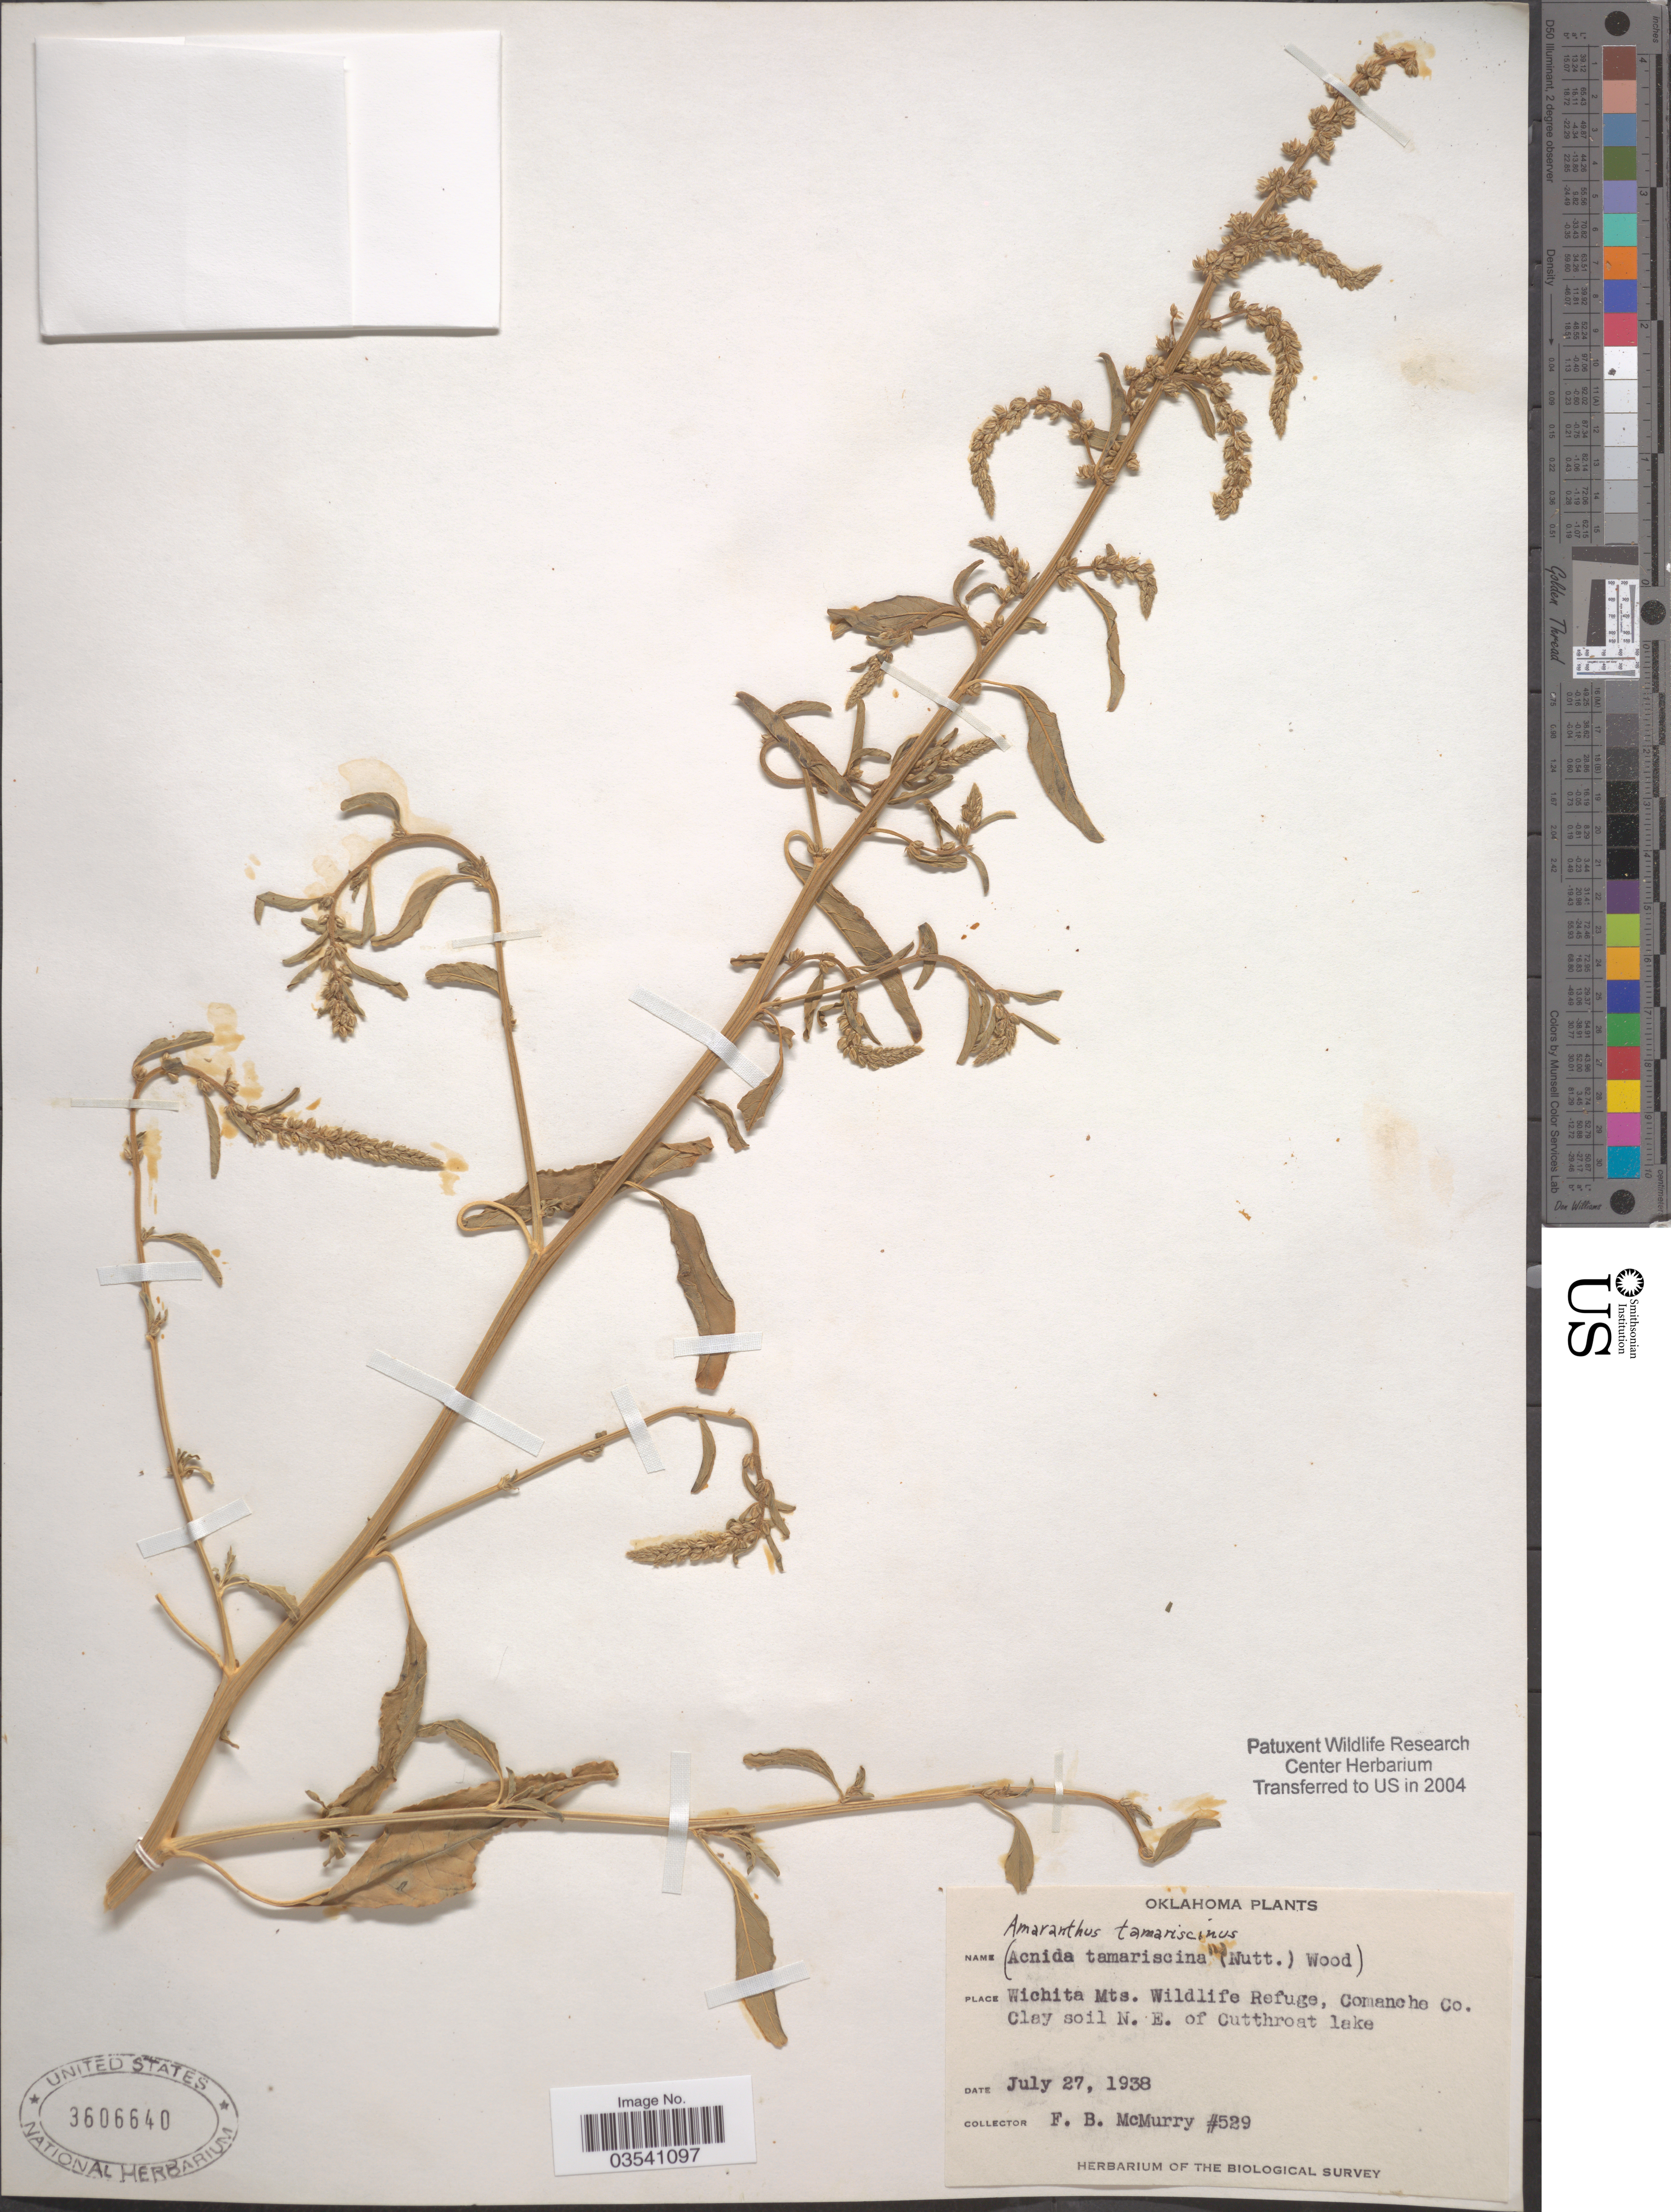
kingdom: Plantae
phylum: Tracheophyta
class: Magnoliopsida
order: Caryophyllales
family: Amaranthaceae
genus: Amaranthus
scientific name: Amaranthus tamariscinus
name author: Nutt.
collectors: F. B. McMurry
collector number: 529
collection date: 1938-07-27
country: United States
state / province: Oklahoma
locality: Wichita Mts. Wildlife Refuge, Comanche Co. Clay soil N.E. of Cutthroat lake.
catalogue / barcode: US 3606640